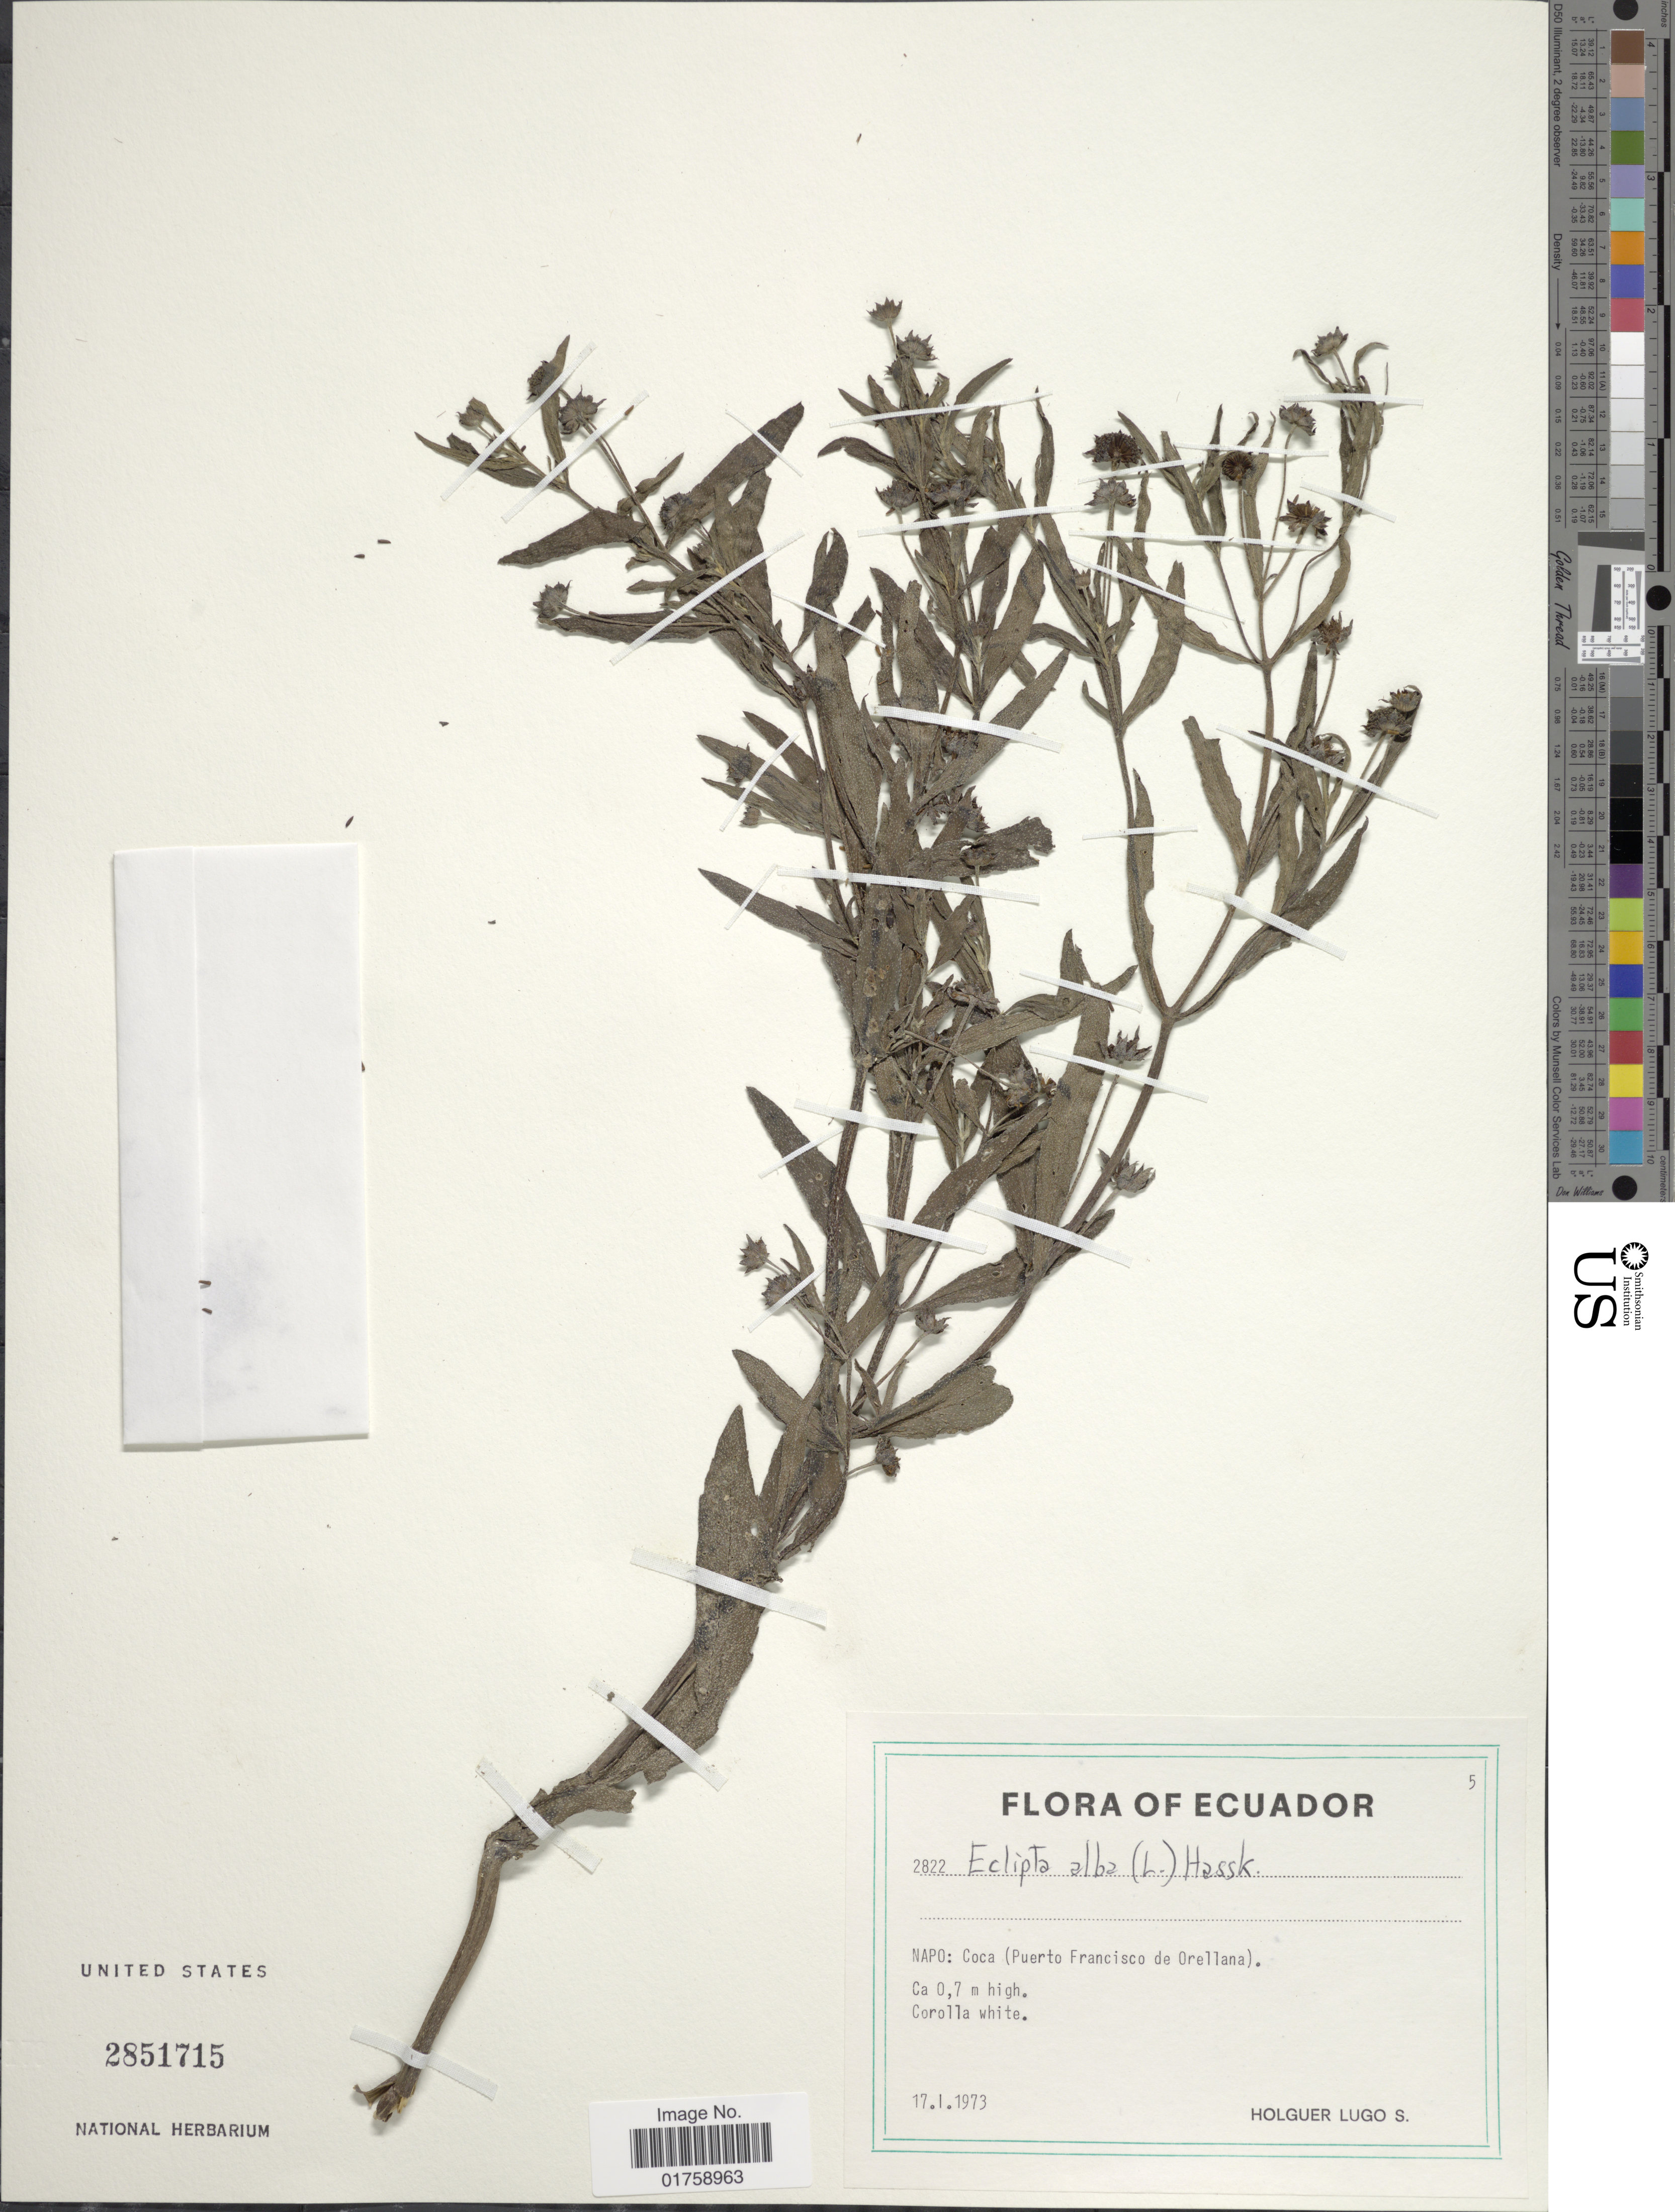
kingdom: Plantae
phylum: Tracheophyta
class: Magnoliopsida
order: Asterales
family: Asteraceae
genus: Eclipta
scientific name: Eclipta prostrata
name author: (L.) L.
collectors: H. Lugo S.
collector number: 2822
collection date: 1973-01-17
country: Ecuador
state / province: Napo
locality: Coca (Puerto Francisco de Orellana)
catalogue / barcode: US 2851715